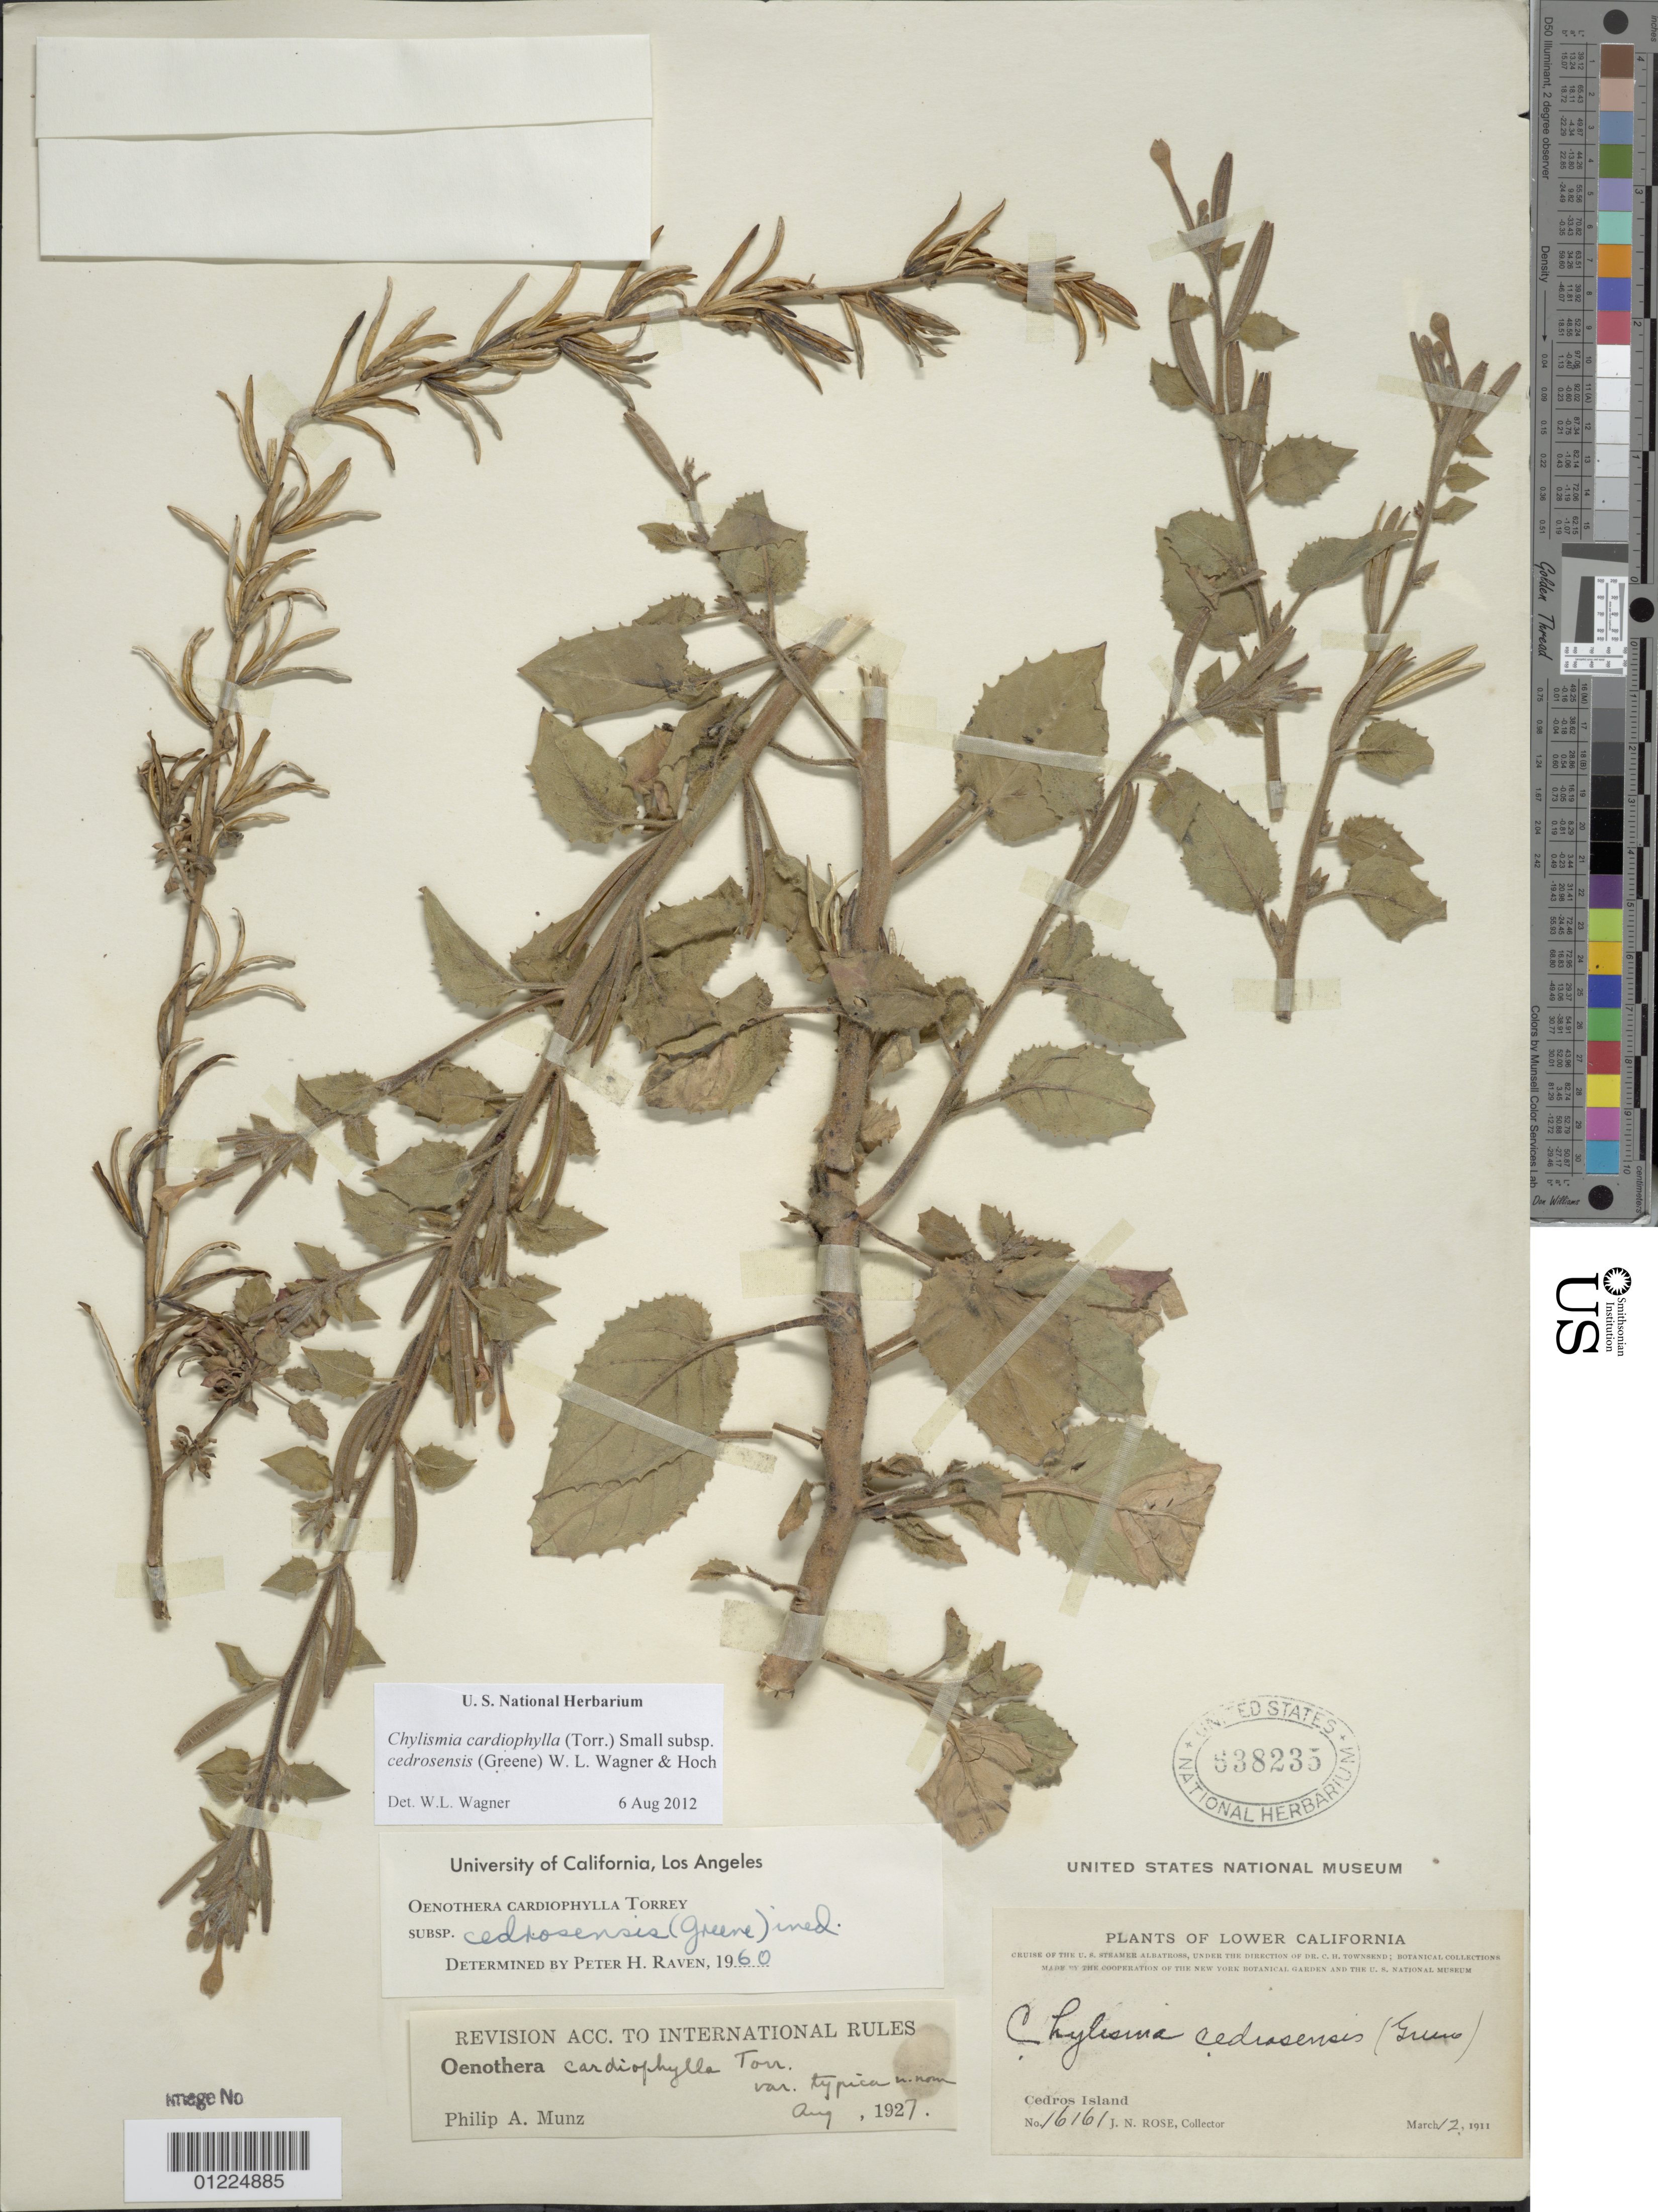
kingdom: Plantae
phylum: Tracheophyta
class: Magnoliopsida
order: Myrtales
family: Onagraceae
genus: Chylismia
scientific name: Chylismia cardiophylla subsp. cardiophylla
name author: (Torr.) Small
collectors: J. N. Rose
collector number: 16161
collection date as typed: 12 Mar 1911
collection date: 1911-03-12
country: Mexico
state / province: Baja California Norte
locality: Cedros Island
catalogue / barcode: US 638235